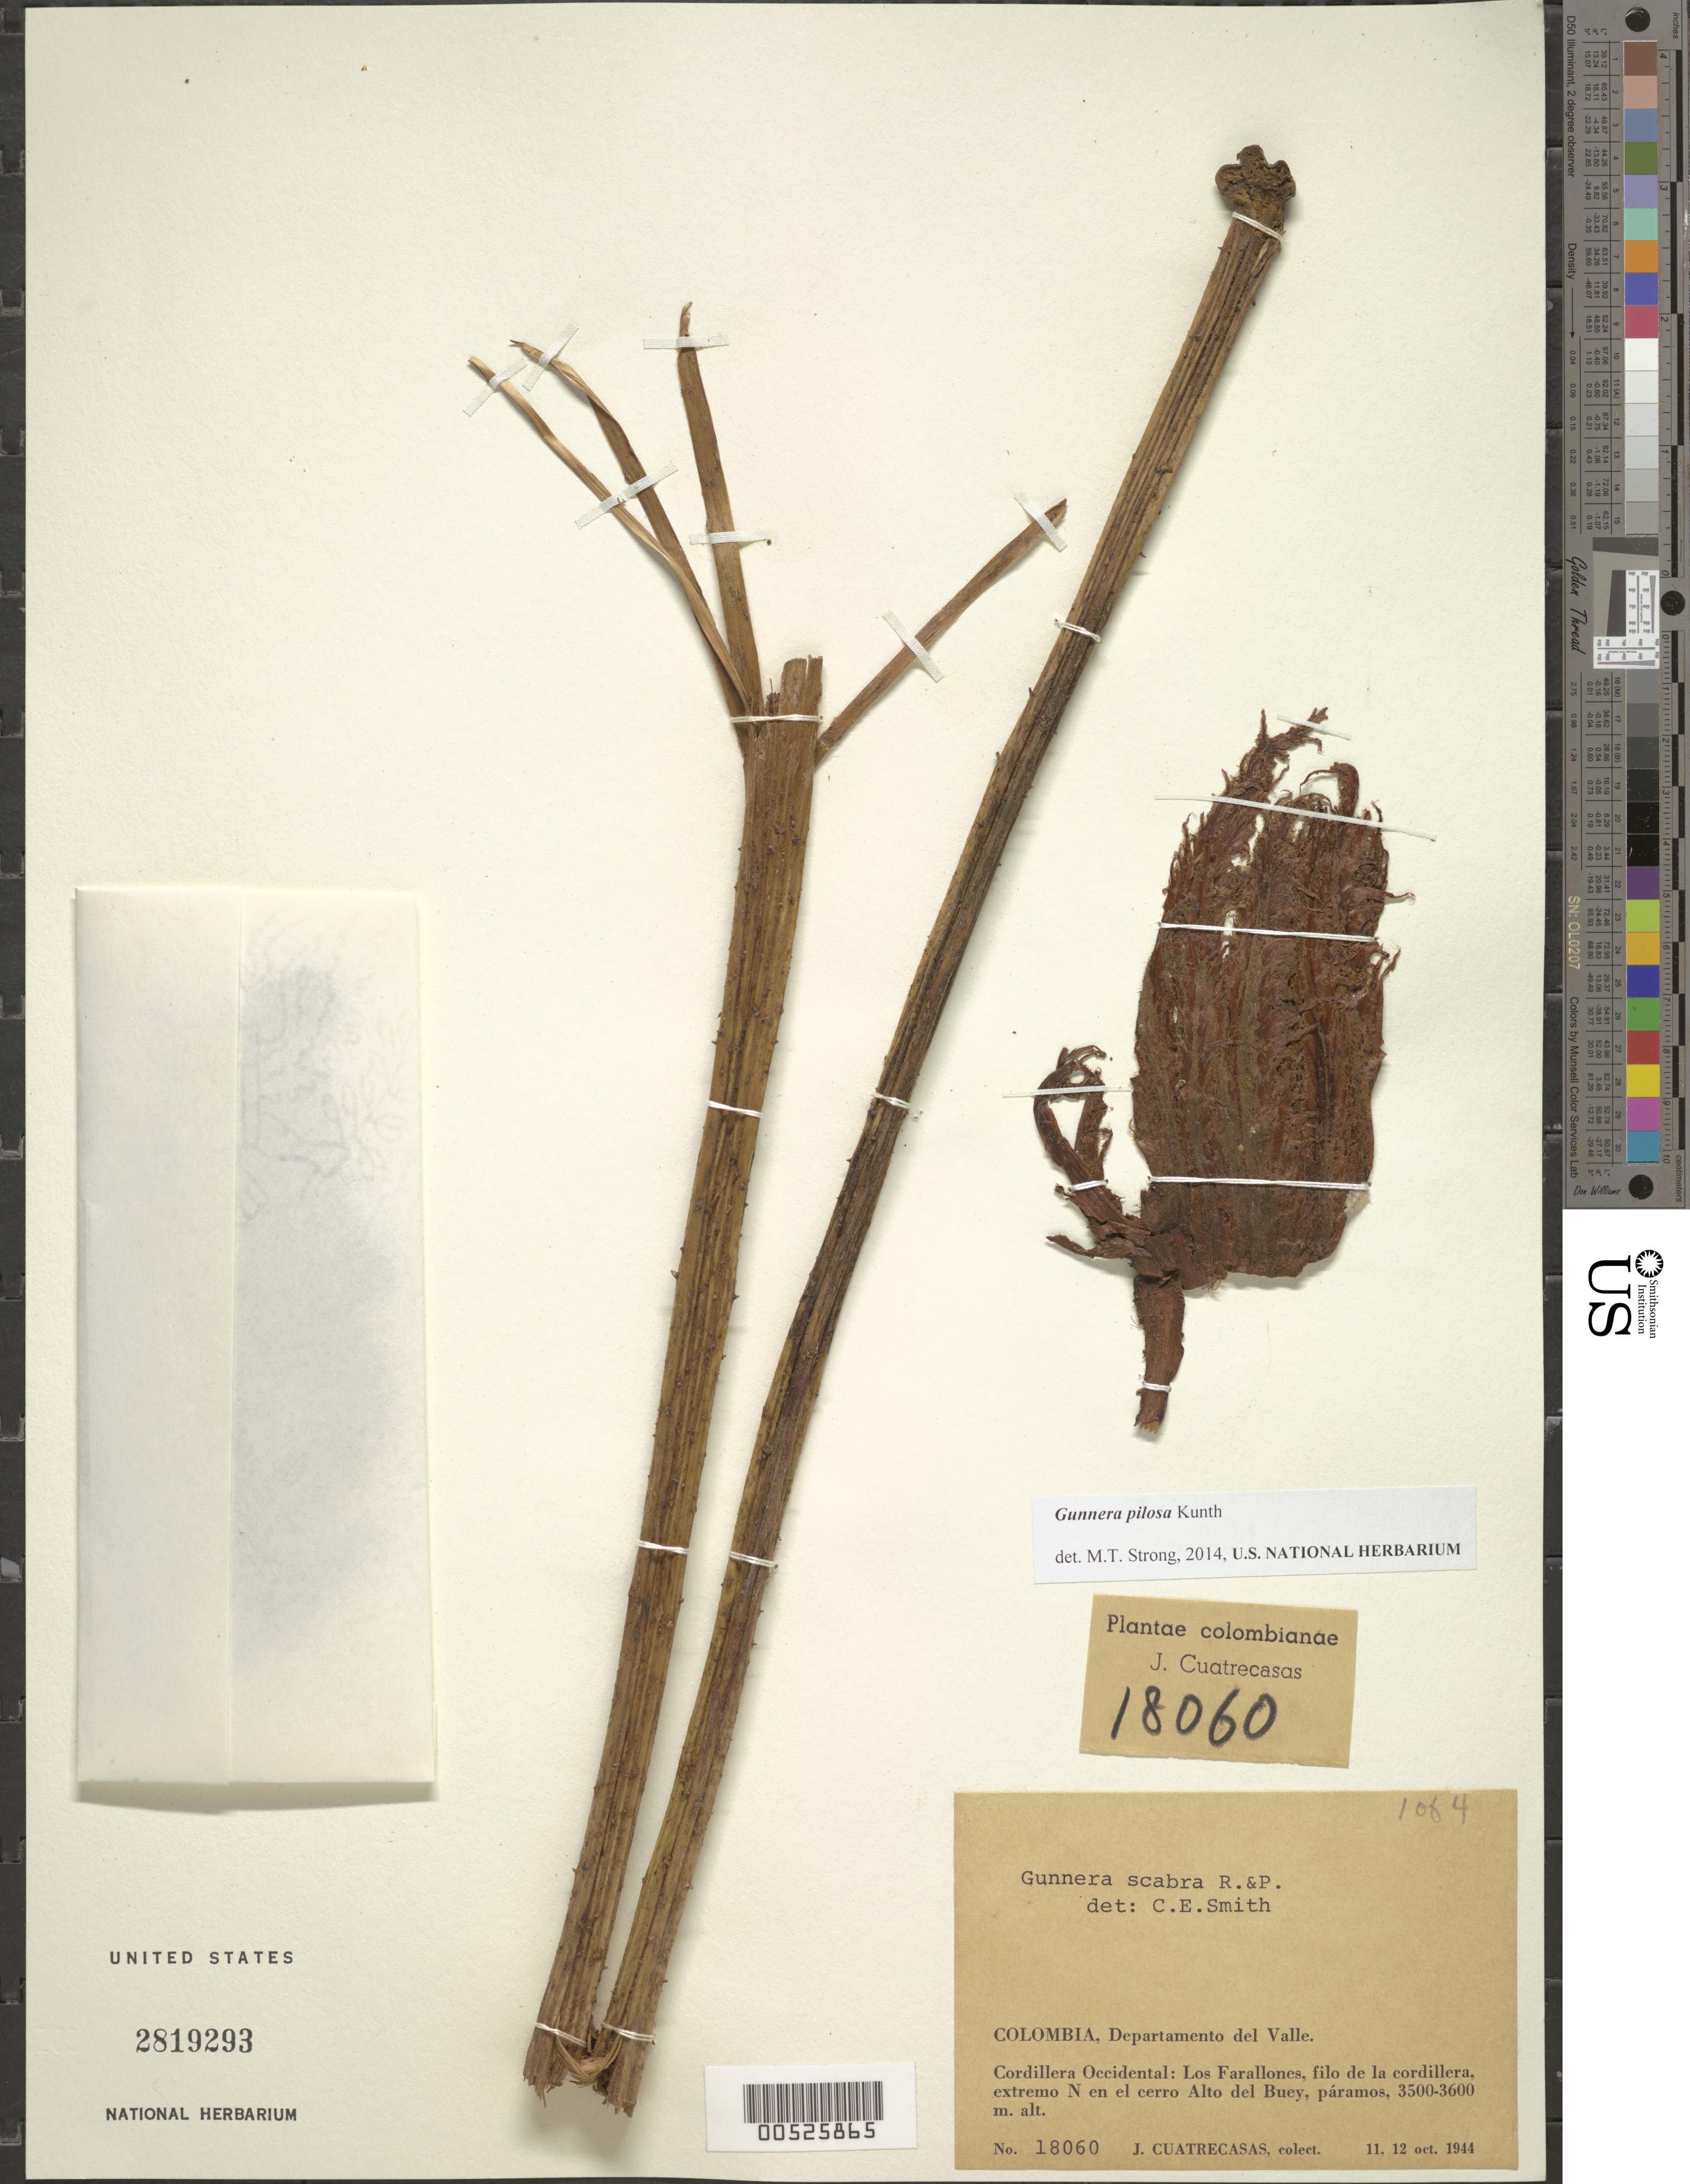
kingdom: Plantae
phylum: Tracheophyta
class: Magnoliopsida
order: Gunnerales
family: Gunneraceae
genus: Gunnera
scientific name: Gunnera pilosa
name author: Kunth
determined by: Strong, M. T., (US), Smithsonian Institution - National Museum of Natural History (UNITED STATES)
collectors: J. Cuatrecasas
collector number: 18060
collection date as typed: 11 Oct 1944 to 12 Oct 1944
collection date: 1944-10-11/1944-10-12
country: Colombia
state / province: Valle del Cauca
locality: Cordillera Occidental: Los Farallones, Filo de la Cordillera, extremo N en el Cerro Alto del Buey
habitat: páramos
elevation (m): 3500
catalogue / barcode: US 2819293